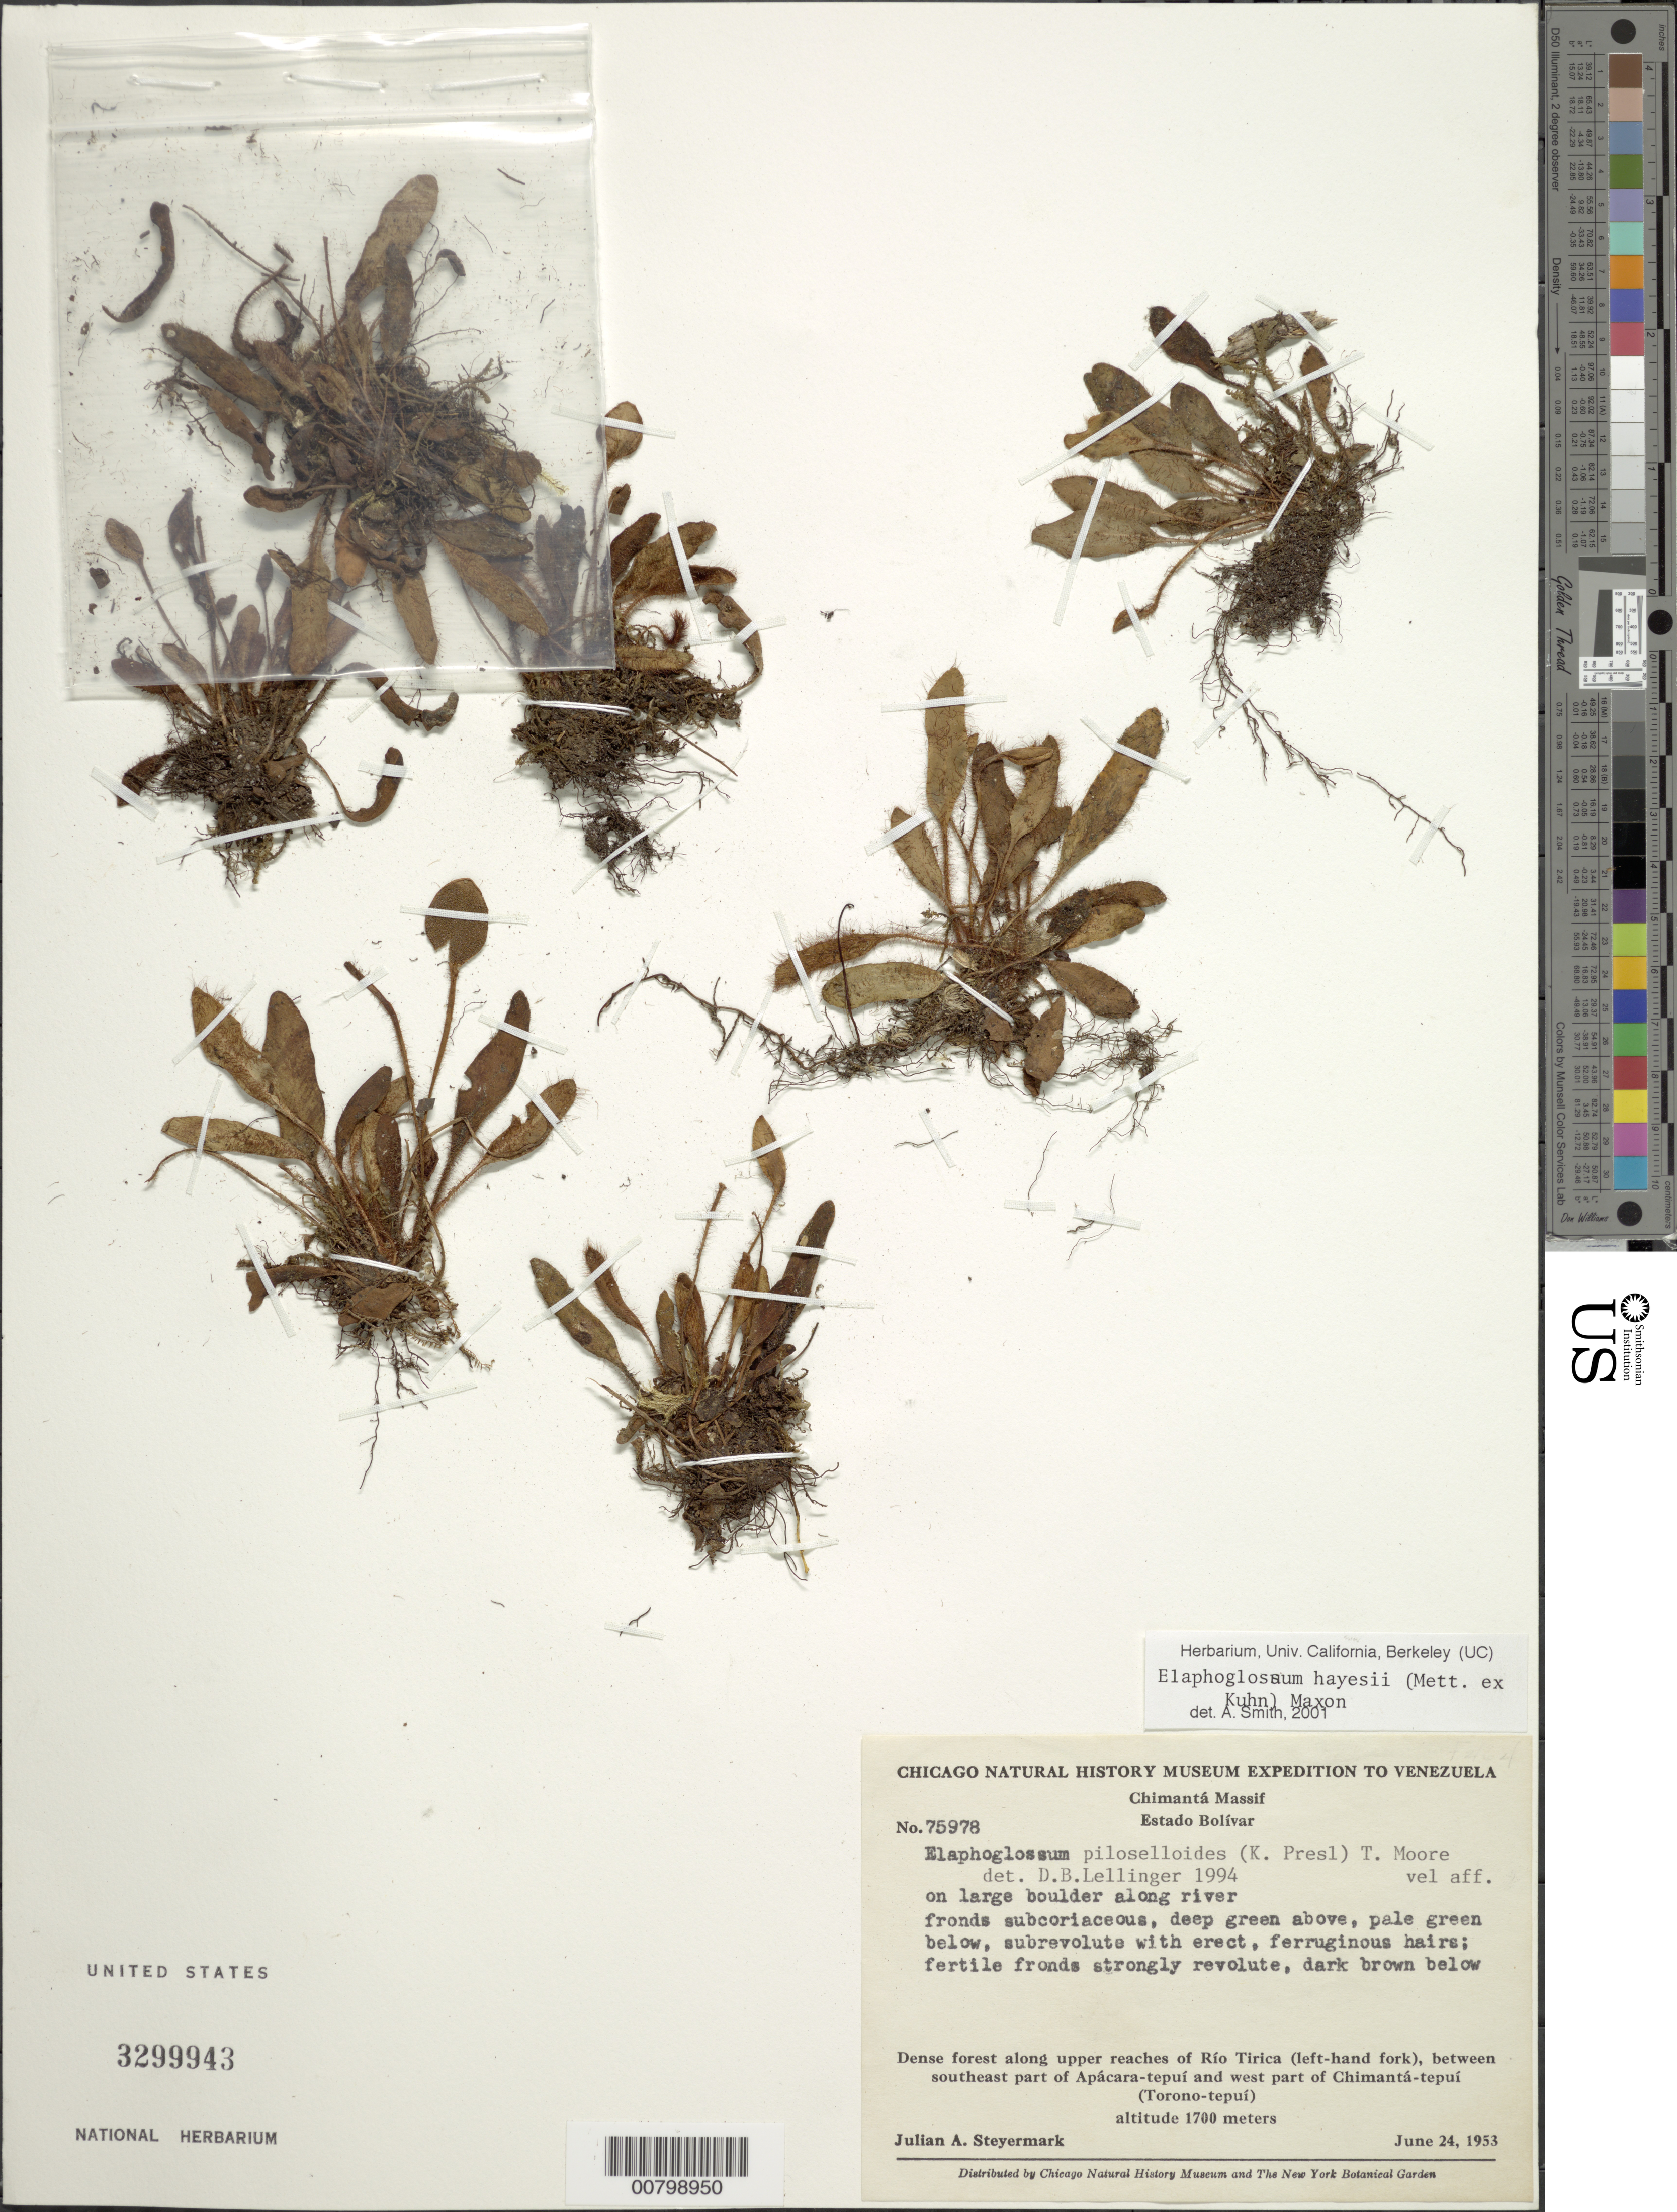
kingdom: Plantae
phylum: Tracheophyta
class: Polypodiopsida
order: Polypodiales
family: Dryopteridaceae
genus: Elaphoglossum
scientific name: Elaphoglossum hayesii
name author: (Mett. ex Kuhn) Maxon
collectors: J. Steyermark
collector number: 75978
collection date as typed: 24-Jun-53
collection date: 1953-06-24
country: Venezuela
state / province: Bolívar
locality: Chimantá Massif, Río Tirica (left hand fork), SE Apácara-tepuí to W Chamantá-tepuí (Torono-tepuí)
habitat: Dense forest, on large boulder along river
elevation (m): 1700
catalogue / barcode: US 3299943